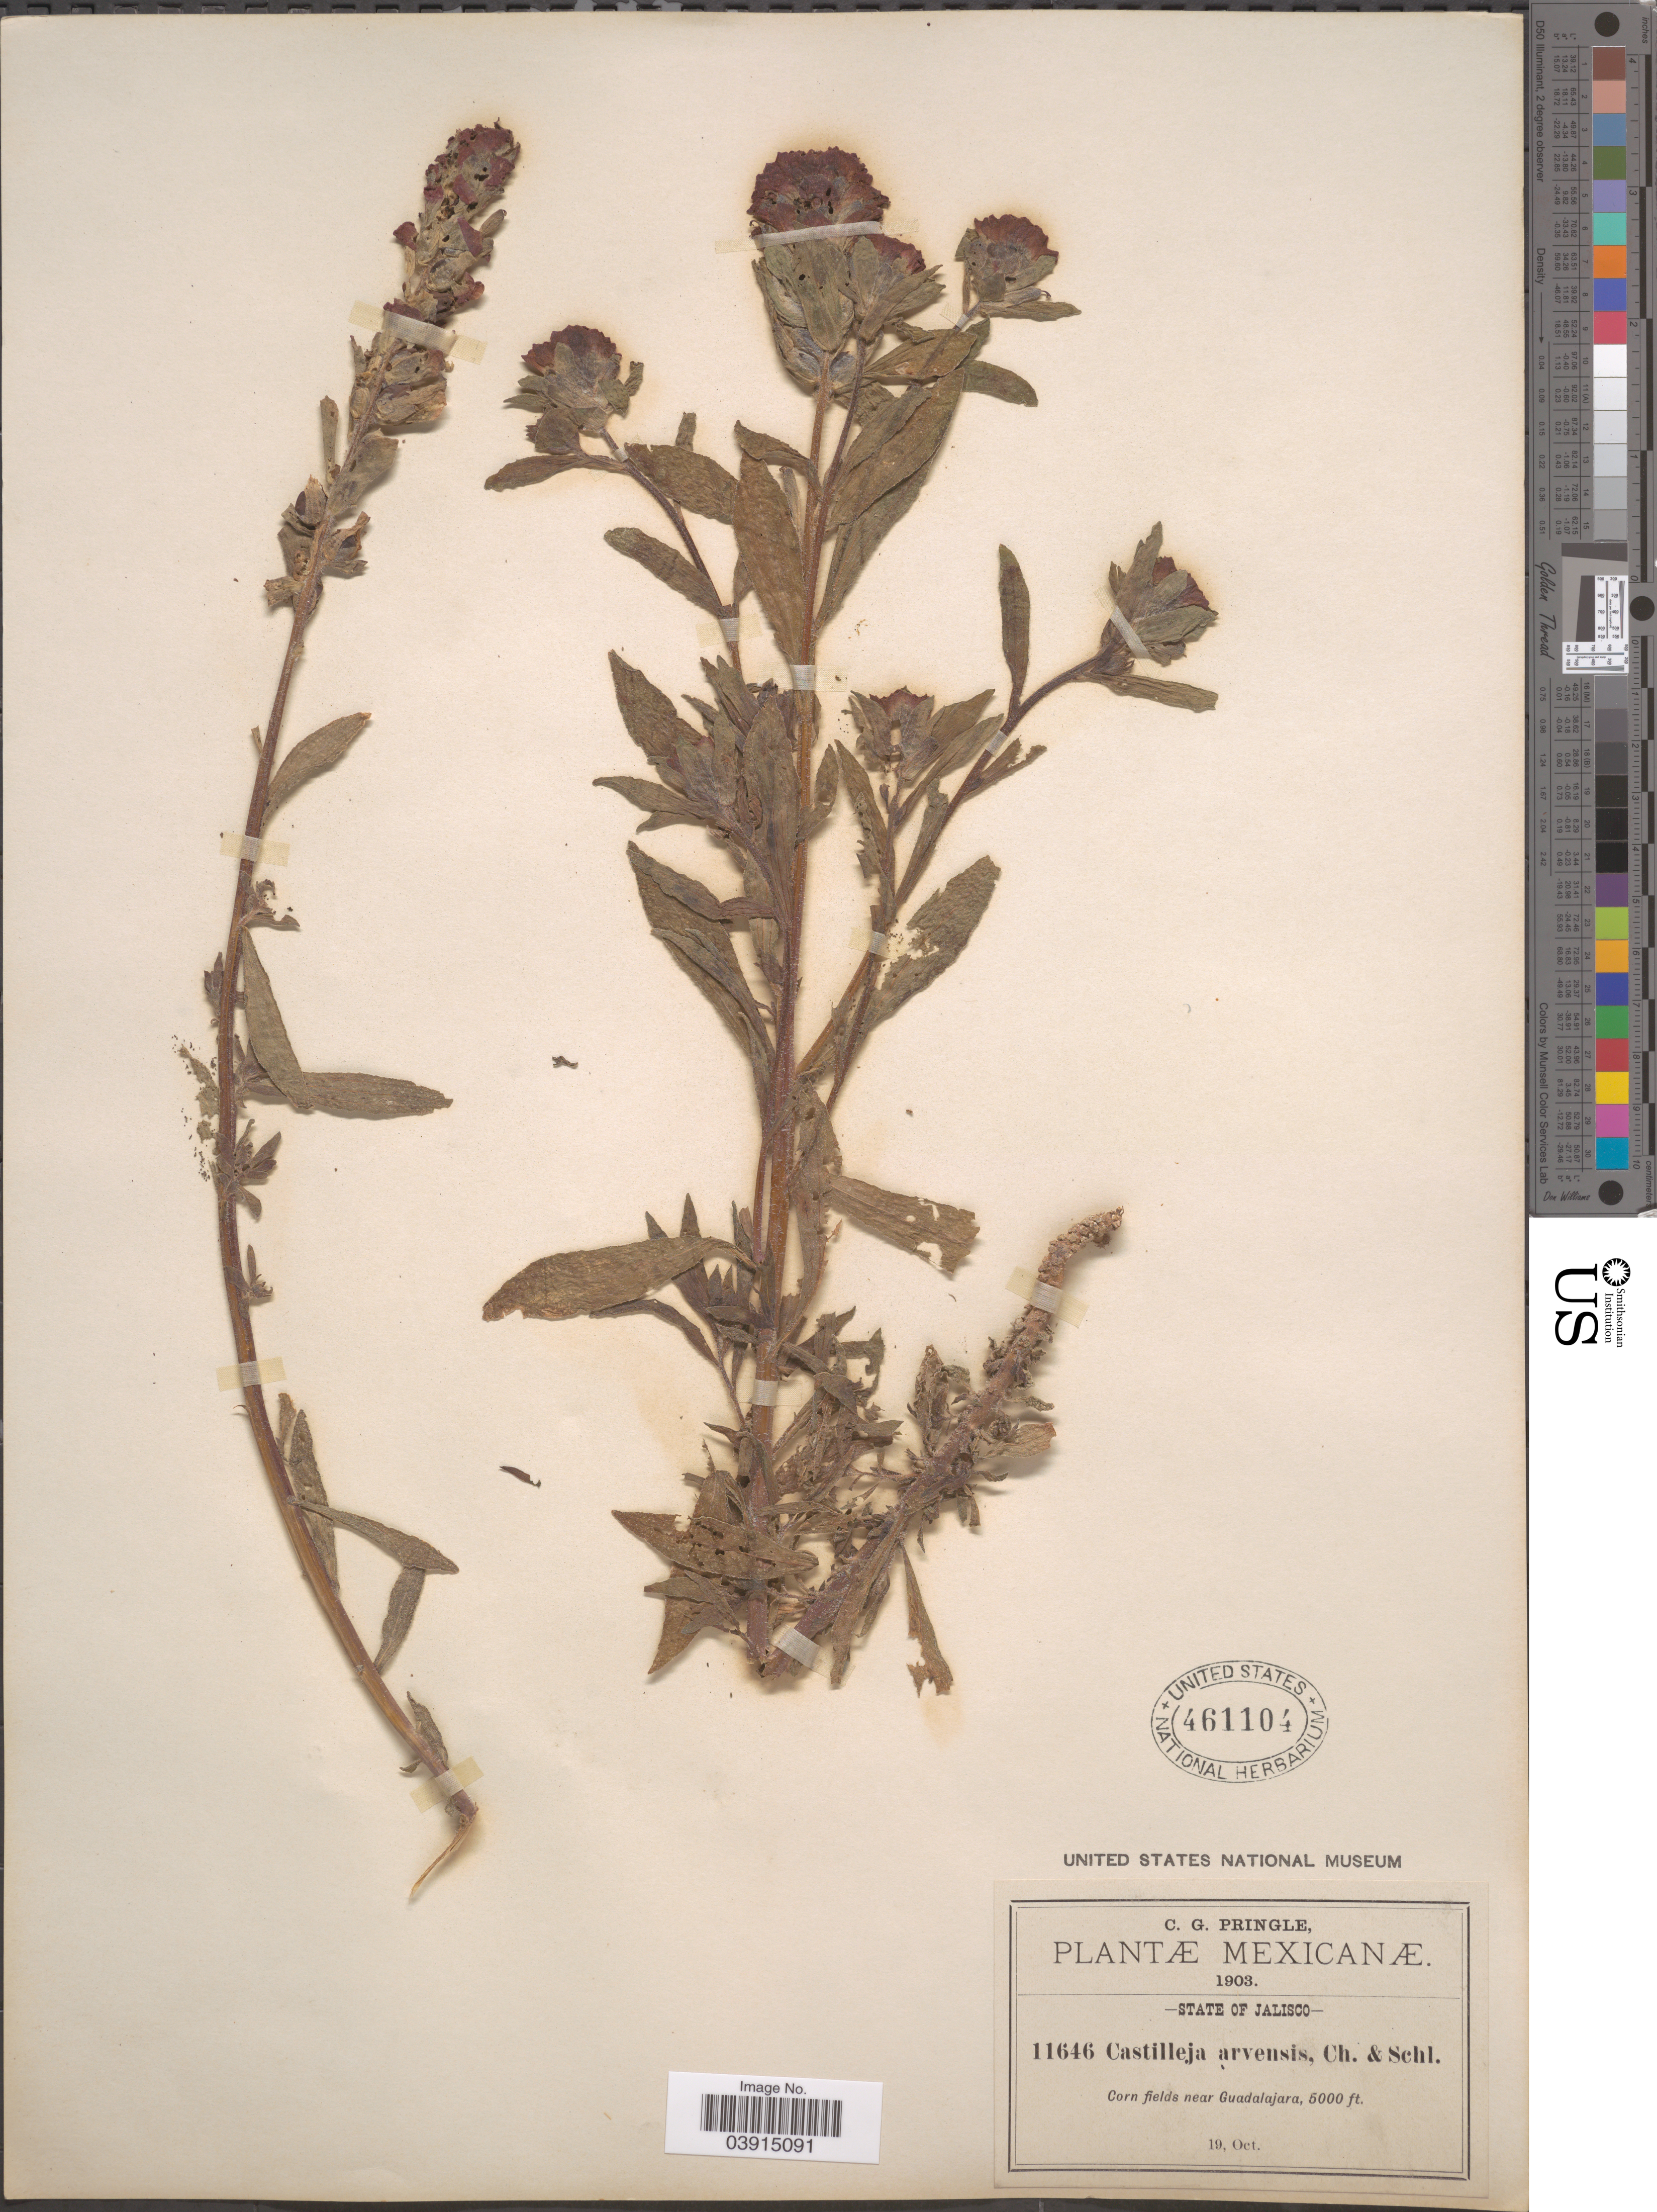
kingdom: Plantae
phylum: Tracheophyta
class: Magnoliopsida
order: Lamiales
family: Orobanchaceae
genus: Castilleja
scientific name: Castilleja arvensis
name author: Schltdl. & Cham.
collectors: C. G. Pringle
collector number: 11646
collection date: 1903-10-19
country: Mexico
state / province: Jalisco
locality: Corn fields near Guadalajara.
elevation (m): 1524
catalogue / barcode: US 461104